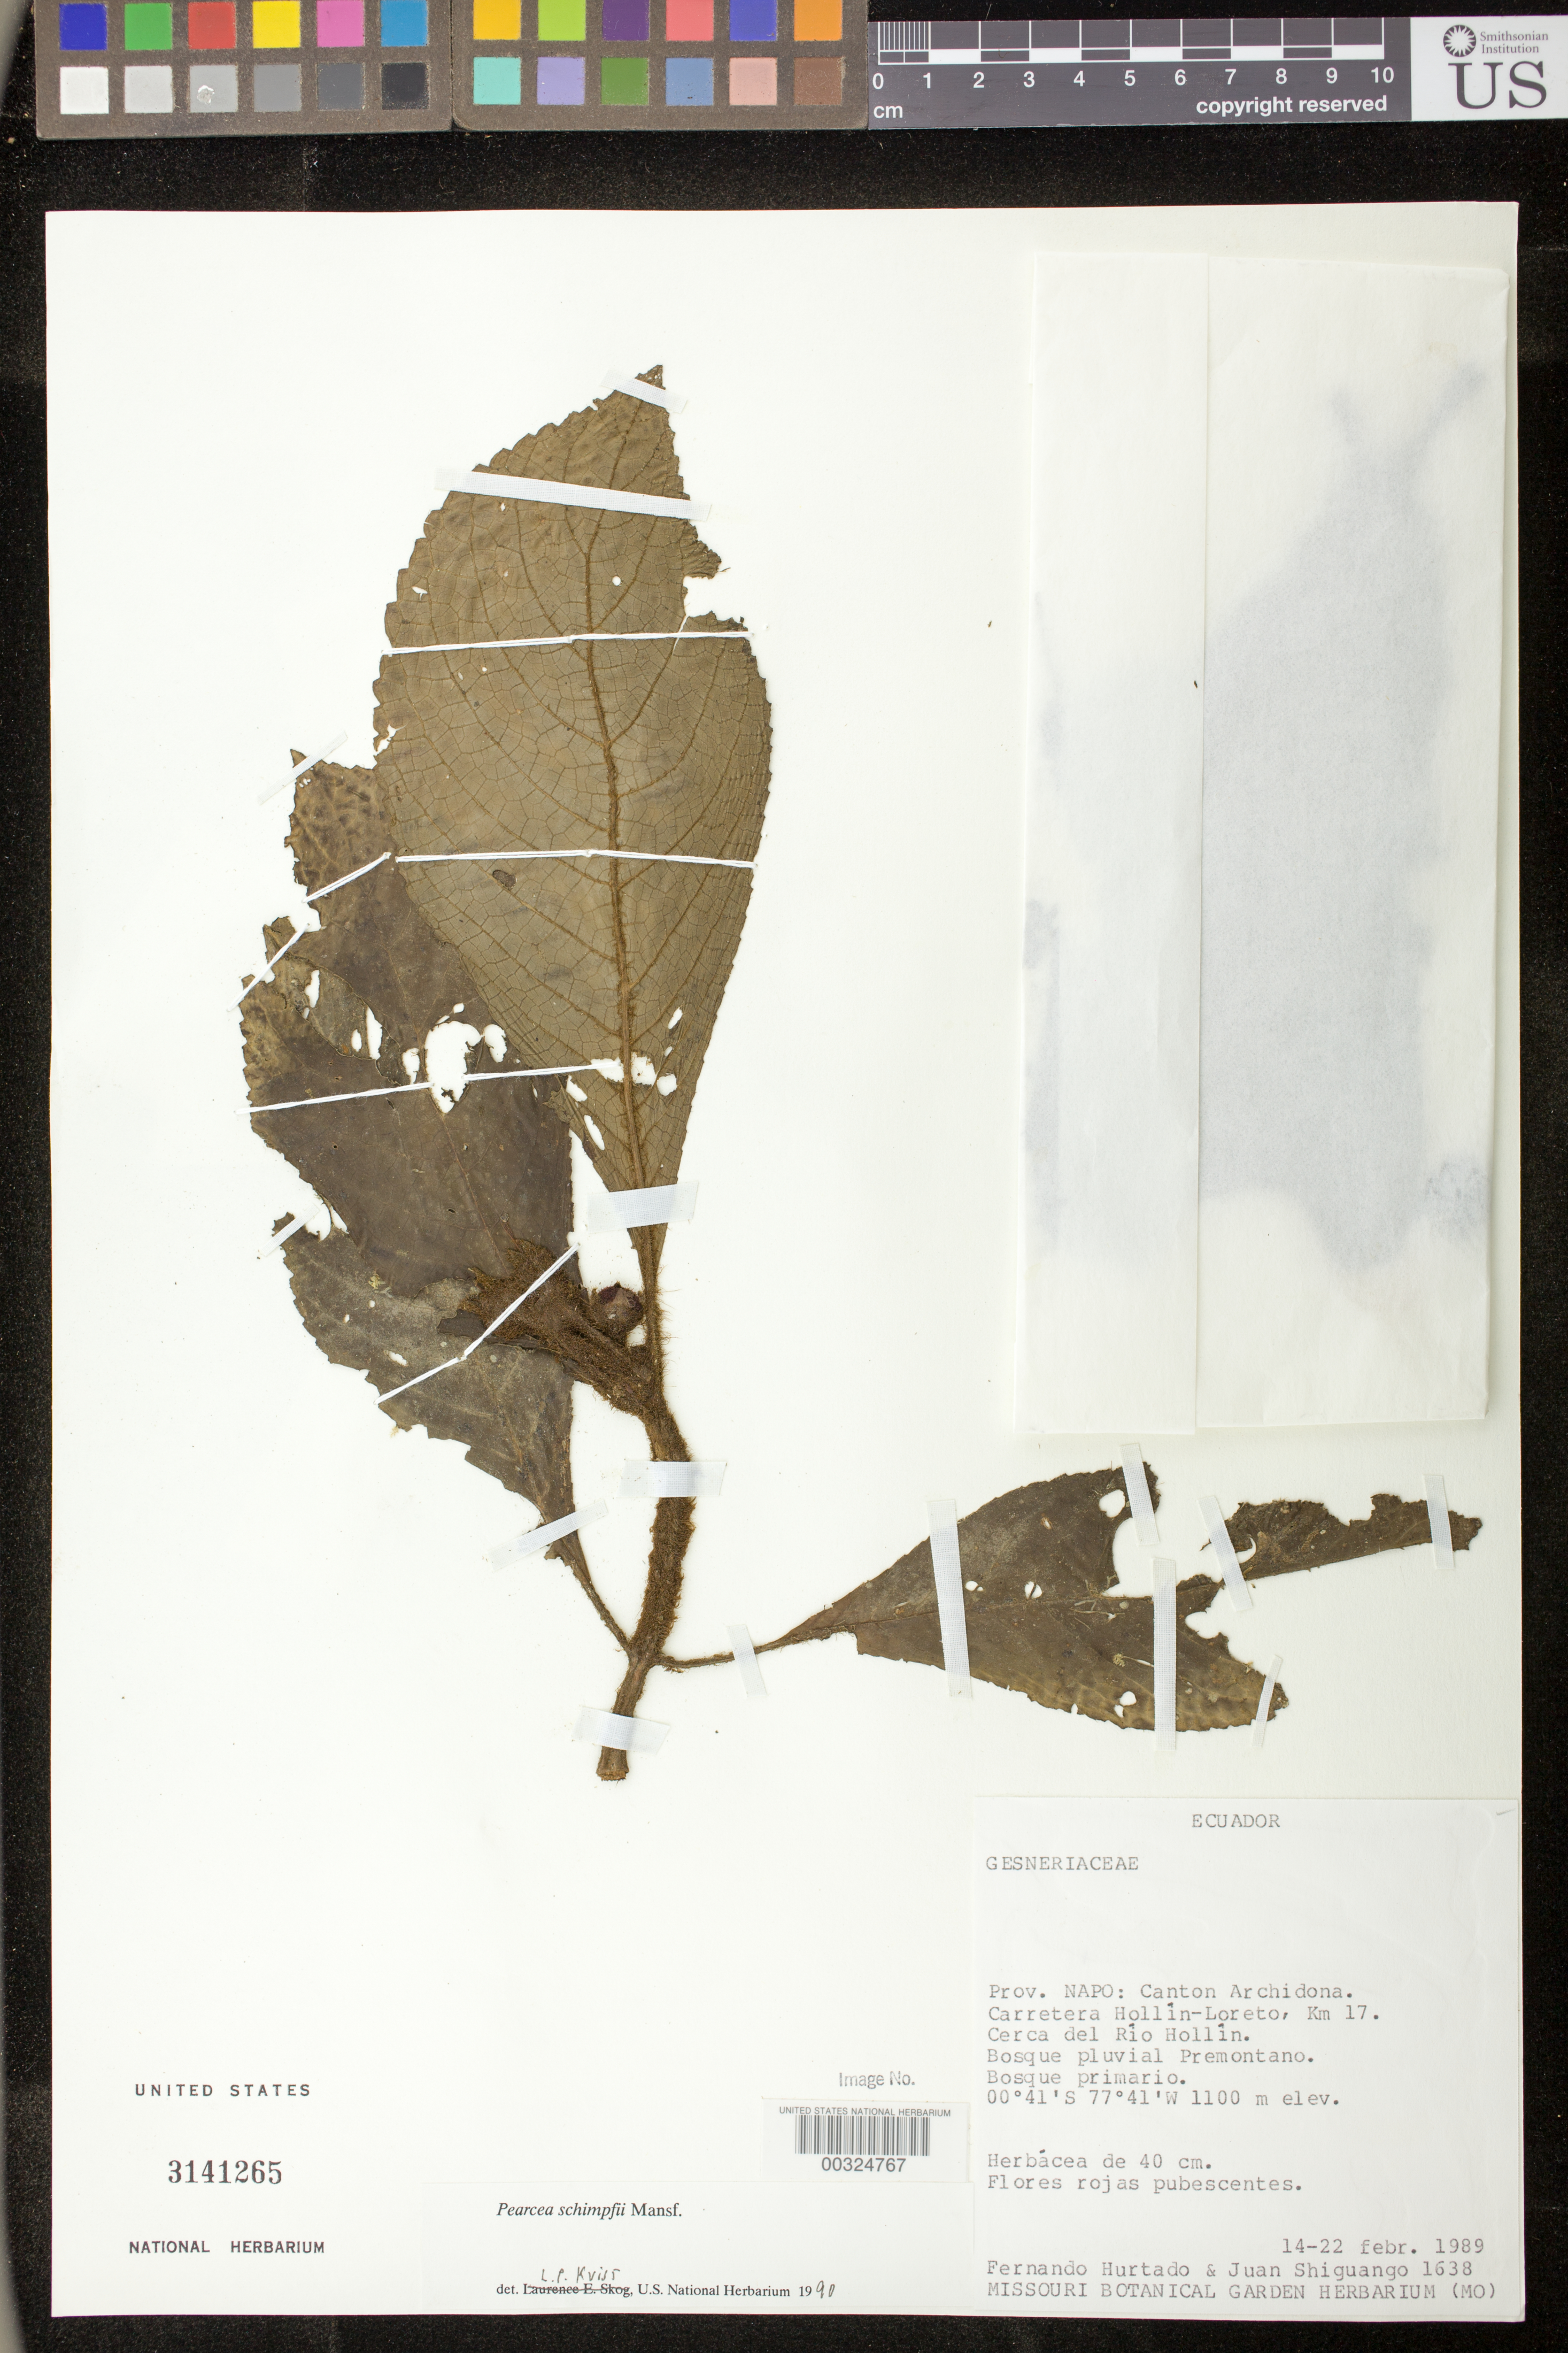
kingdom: Plantae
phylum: Tracheophyta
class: Magnoliopsida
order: Lamiales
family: Gesneriaceae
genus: Pearcea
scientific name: Pearcea schimpfii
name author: Mansf.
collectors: F. Hurtado & J. Shiguango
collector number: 1638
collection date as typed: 14-22 Feb 1989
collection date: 1989-02-14/1989-02-22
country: Ecuador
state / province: Napo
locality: Canton Archidona, Hollin - Loreto highway, km 17, near Rio Hollin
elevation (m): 1100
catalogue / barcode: US 3141265